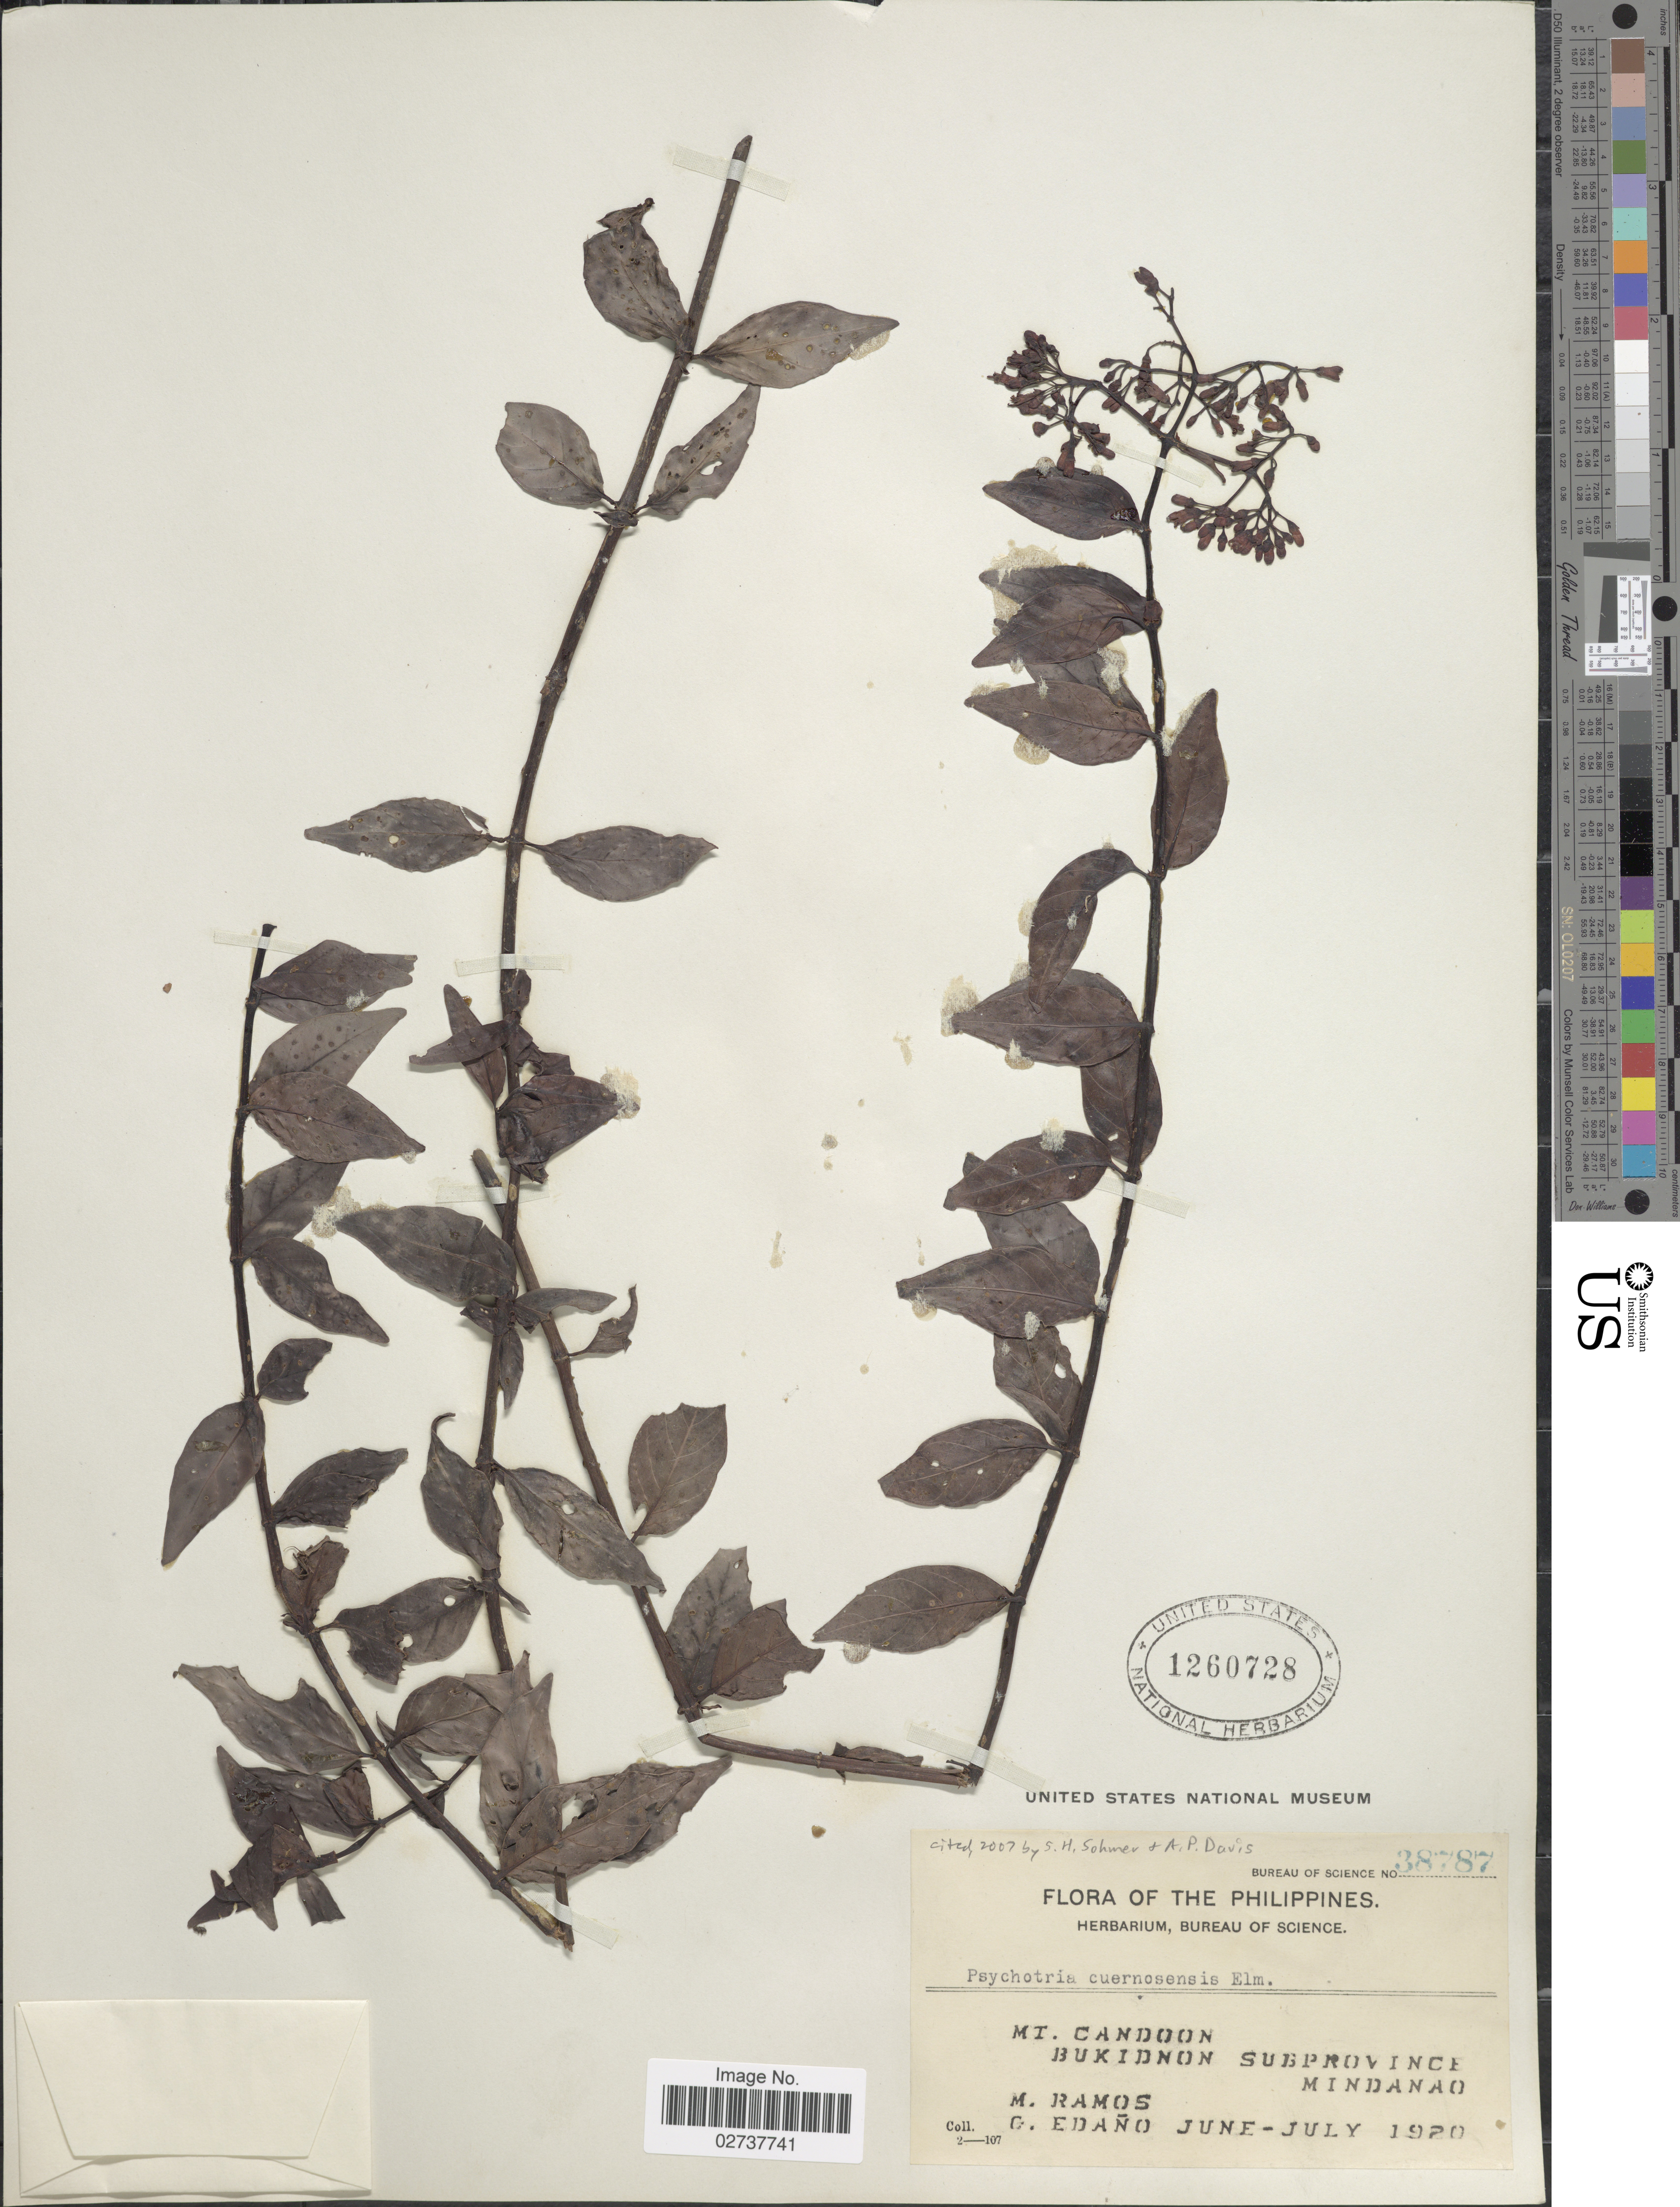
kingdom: Plantae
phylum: Tracheophyta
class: Magnoliopsida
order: Gentianales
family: Rubiaceae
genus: Psychotria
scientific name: Psychotria cuernosensis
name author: Elmer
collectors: M. Ramos & G. Edaño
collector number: Bureau of Science 38787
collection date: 1920-06/1920-07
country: Philippines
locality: Mt. Candoon. Bukidnon Subprovince Mindanao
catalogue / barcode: US 1260728